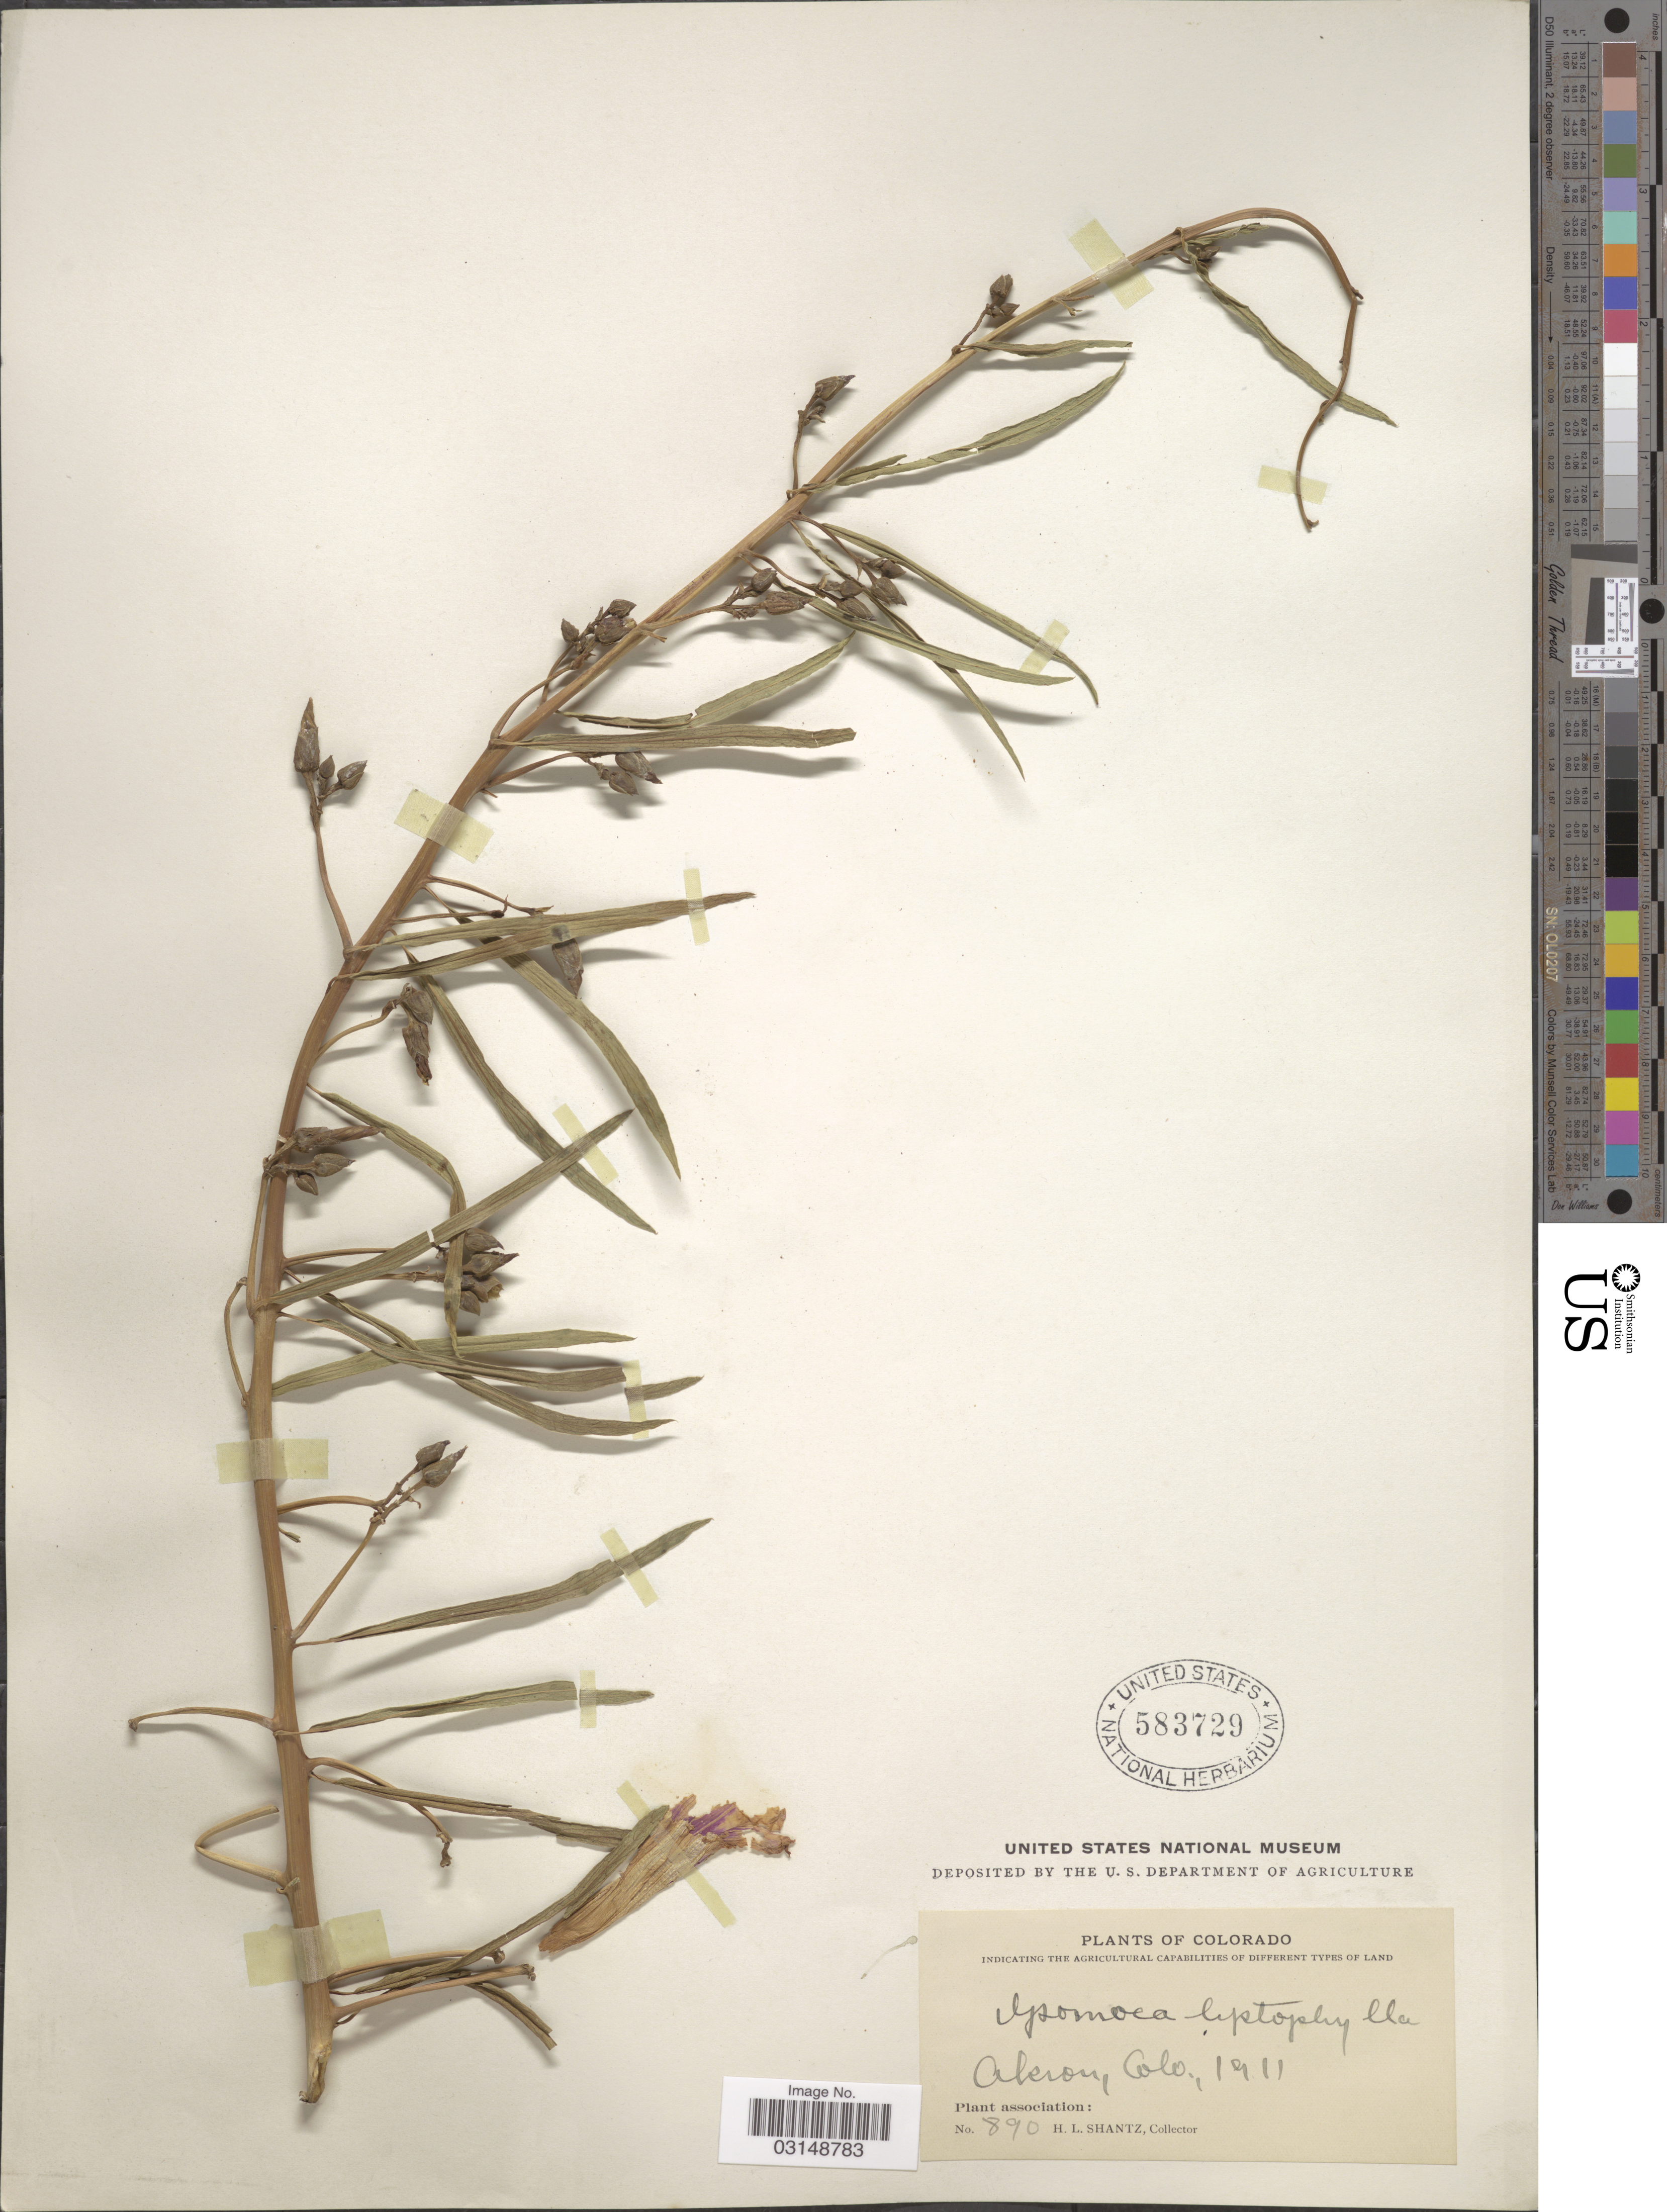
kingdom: Plantae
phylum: Tracheophyta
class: Magnoliopsida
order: Solanales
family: Convolvulaceae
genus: Ipomoea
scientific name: Ipomoea leptophylla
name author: Torr.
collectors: H. Shantz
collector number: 890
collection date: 1911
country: United States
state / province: Colorado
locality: Akron.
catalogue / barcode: US 583729